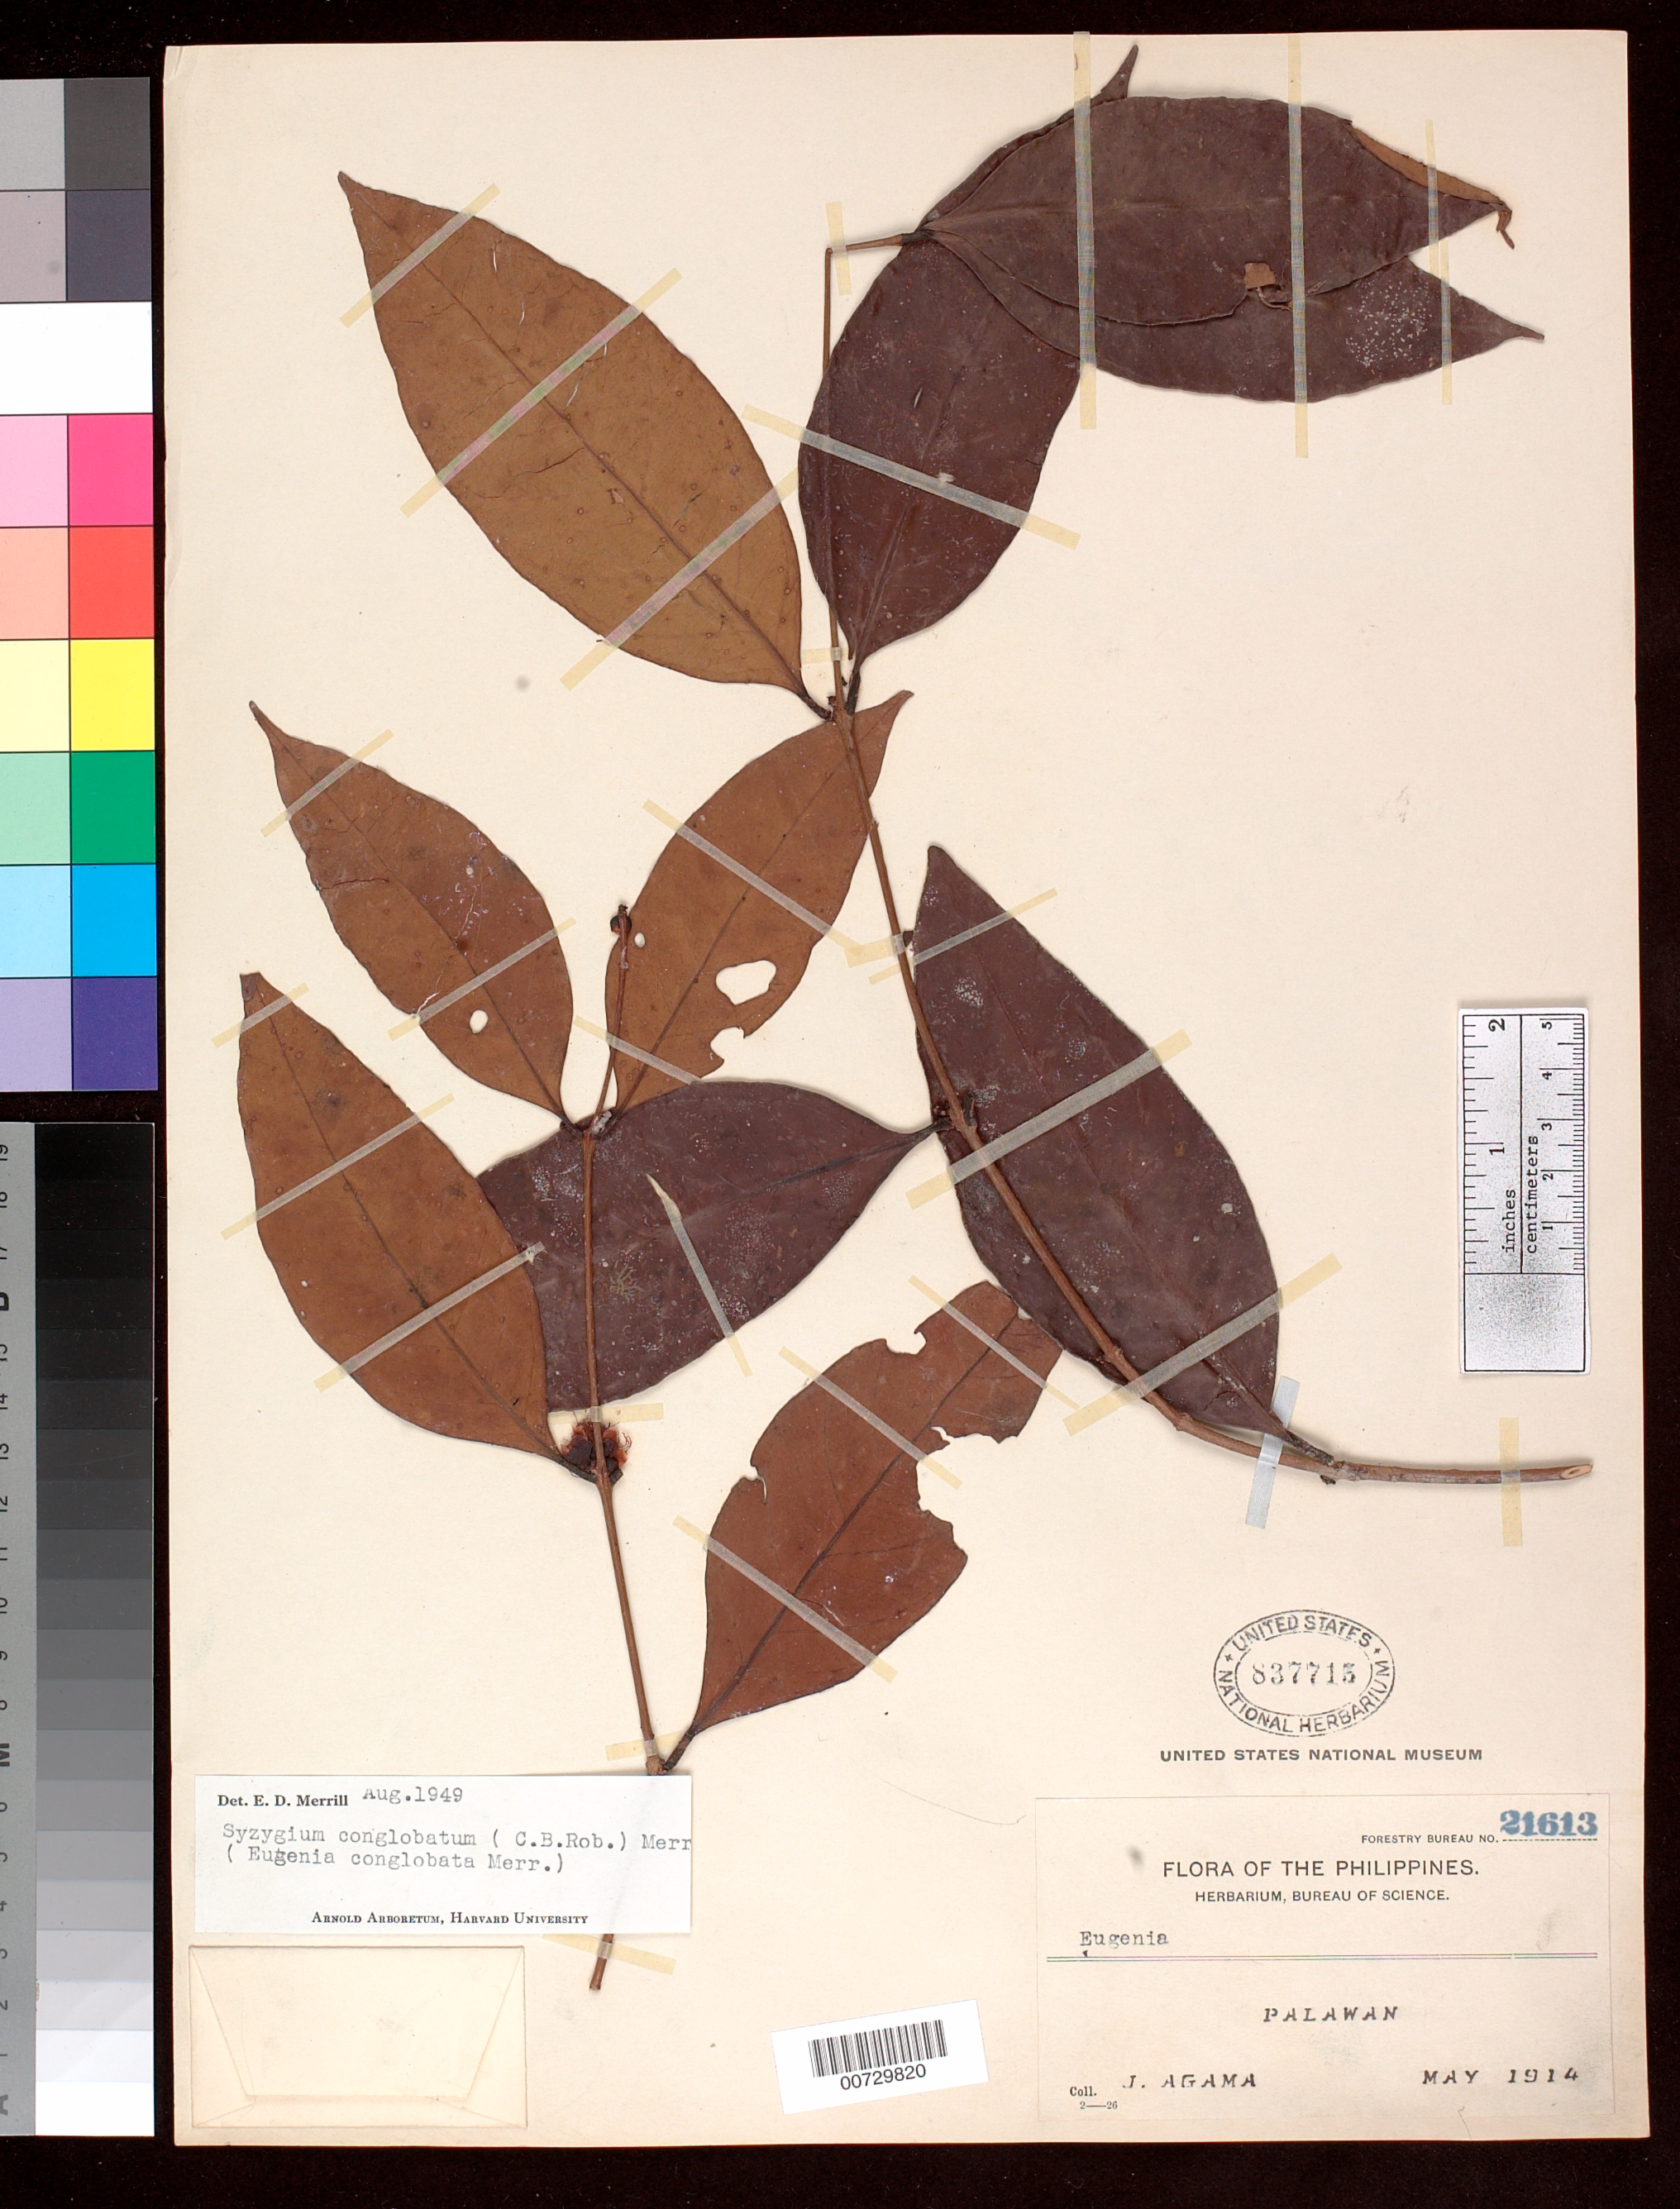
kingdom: Plantae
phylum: Tracheophyta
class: Magnoliopsida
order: Myrtales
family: Myrtaceae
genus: Syzygium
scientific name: Syzygium conglobatum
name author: (C.B. Rob.) Merr.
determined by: Merrill, Elmer D.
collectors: J. Agama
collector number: For.Bur. 21613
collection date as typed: May 1914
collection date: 1914-05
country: Philippines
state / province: Mimaropa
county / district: Palawan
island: Palawan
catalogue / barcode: US 837715